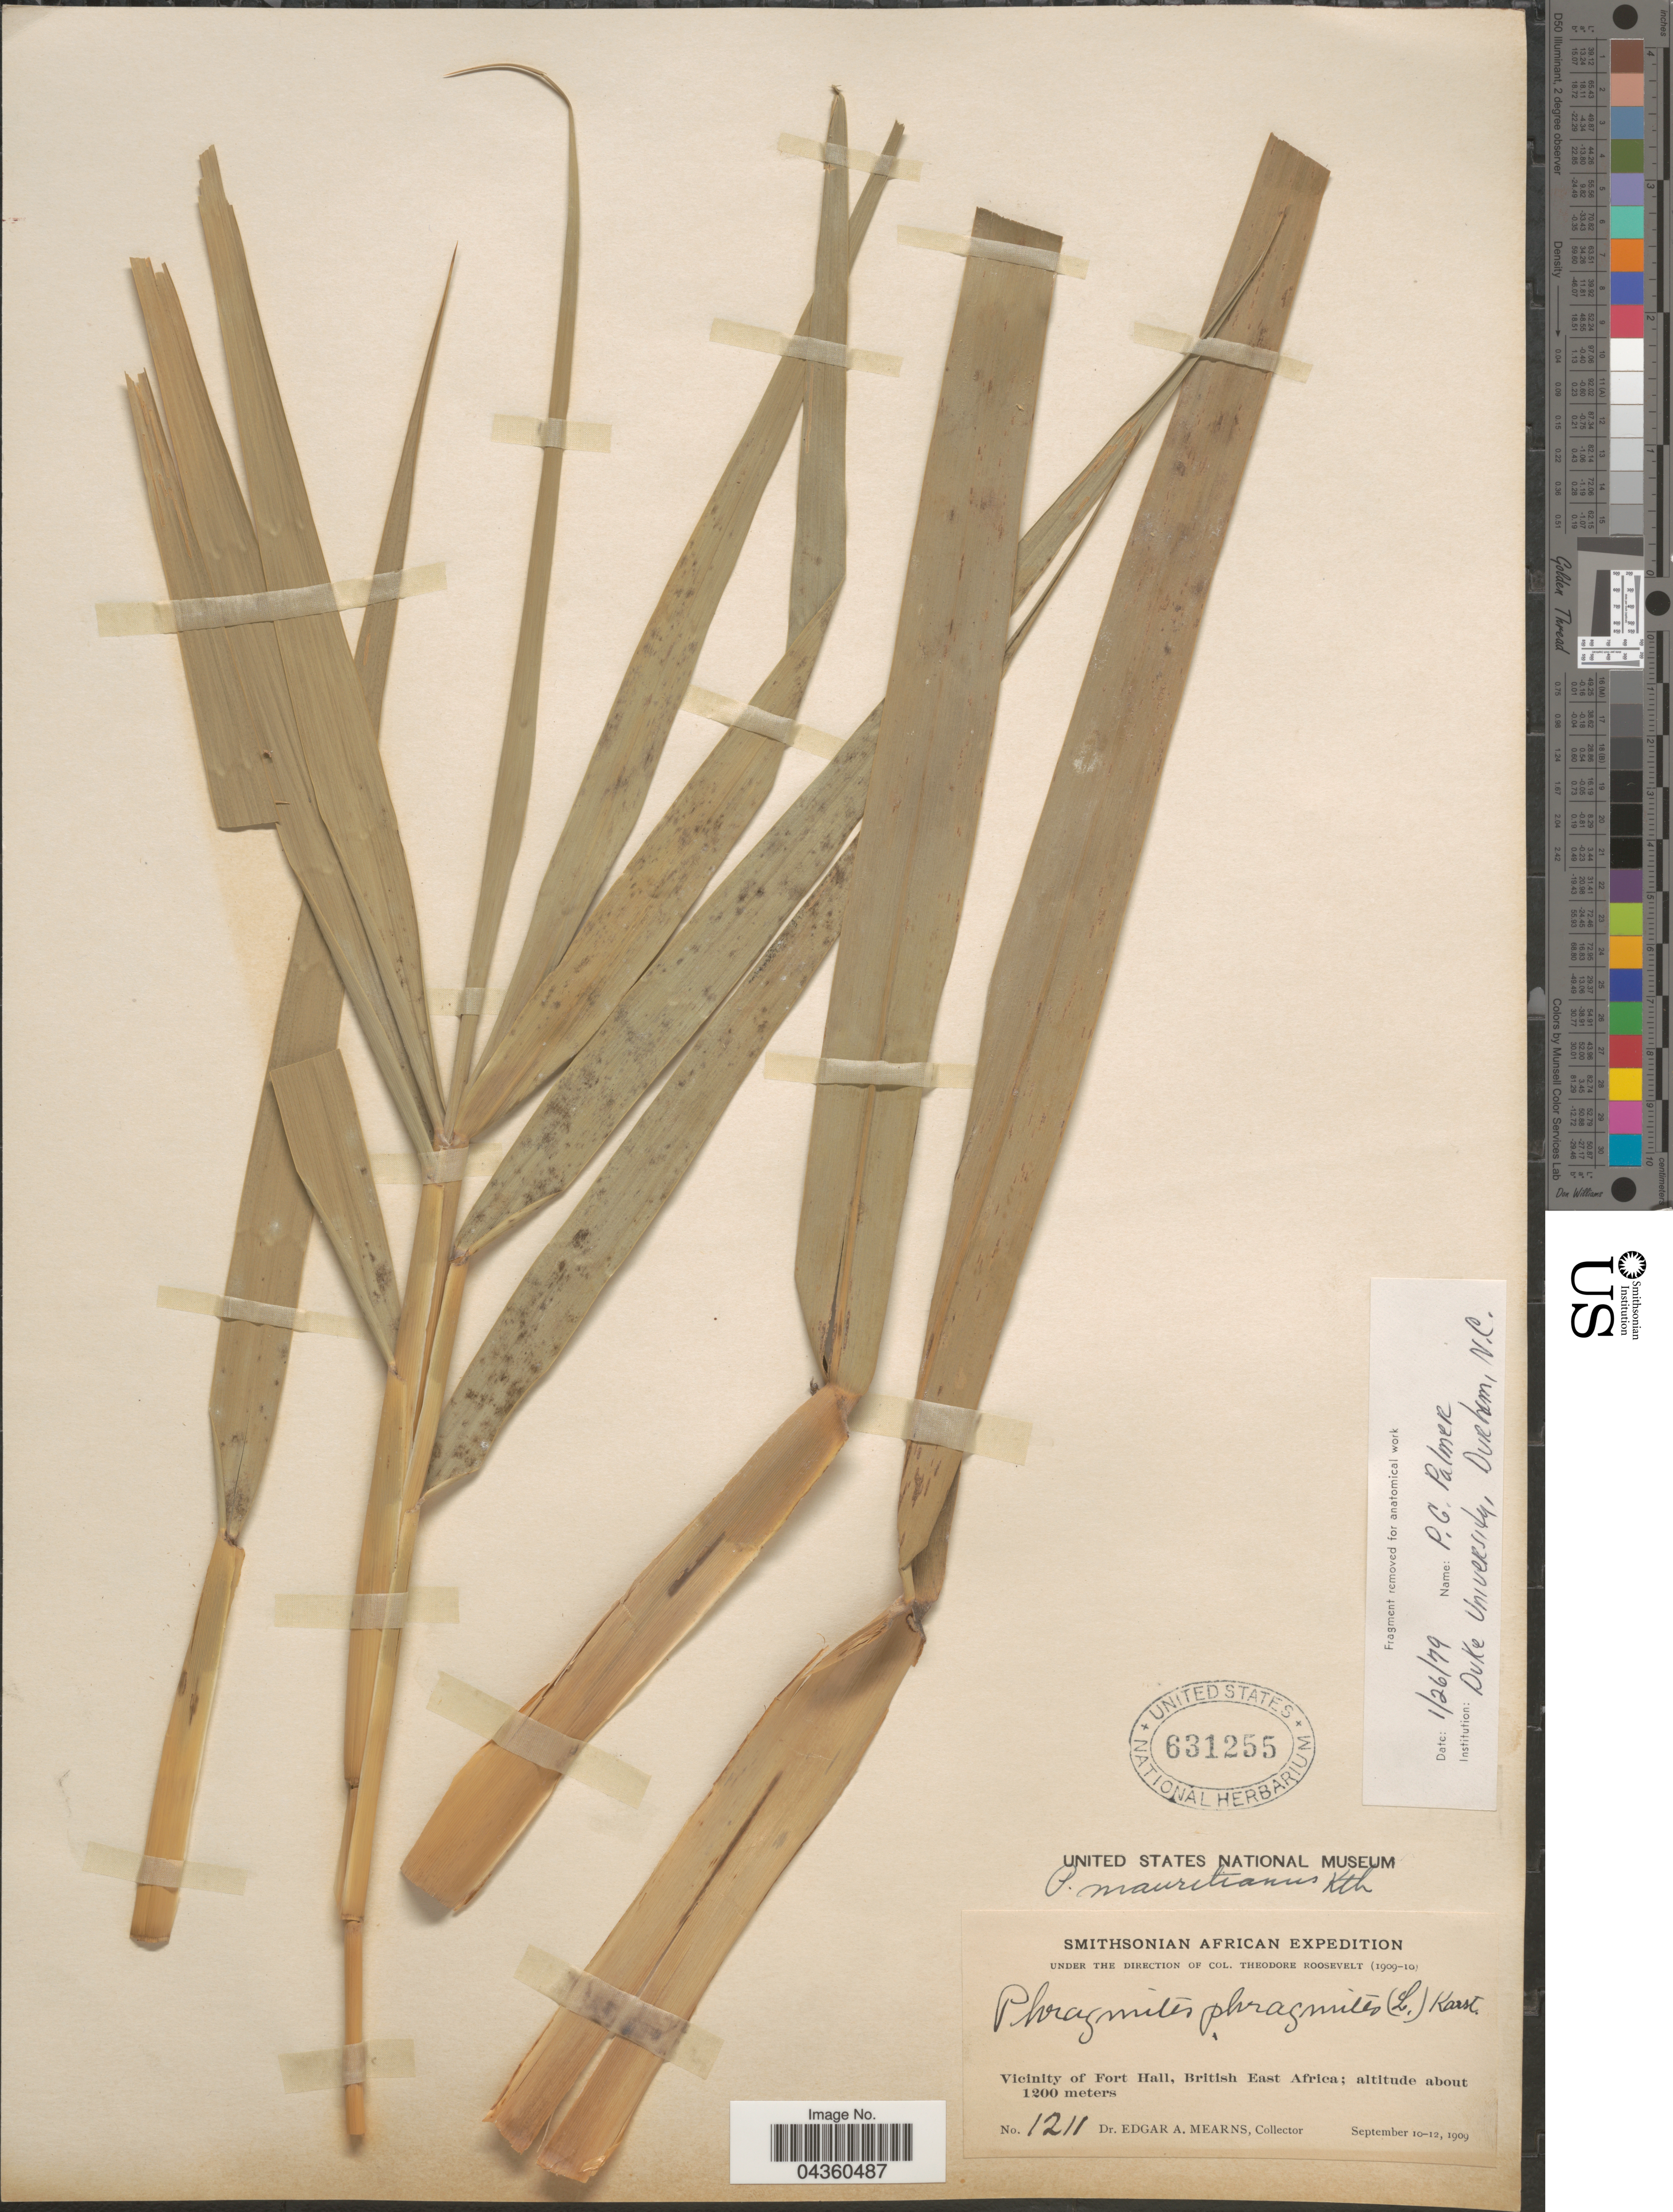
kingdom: Plantae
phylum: Tracheophyta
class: Liliopsida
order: Poales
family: Poaceae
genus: Phragmites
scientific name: Phragmites mauritianus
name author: Kunth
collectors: E. A. Mearns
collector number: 1211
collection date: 1909-09-10/1909-09-12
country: Kenya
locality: Smithsonian African Expedition. Vicinity of Fort Hall, British East Africa.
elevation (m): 1200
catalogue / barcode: US 631255